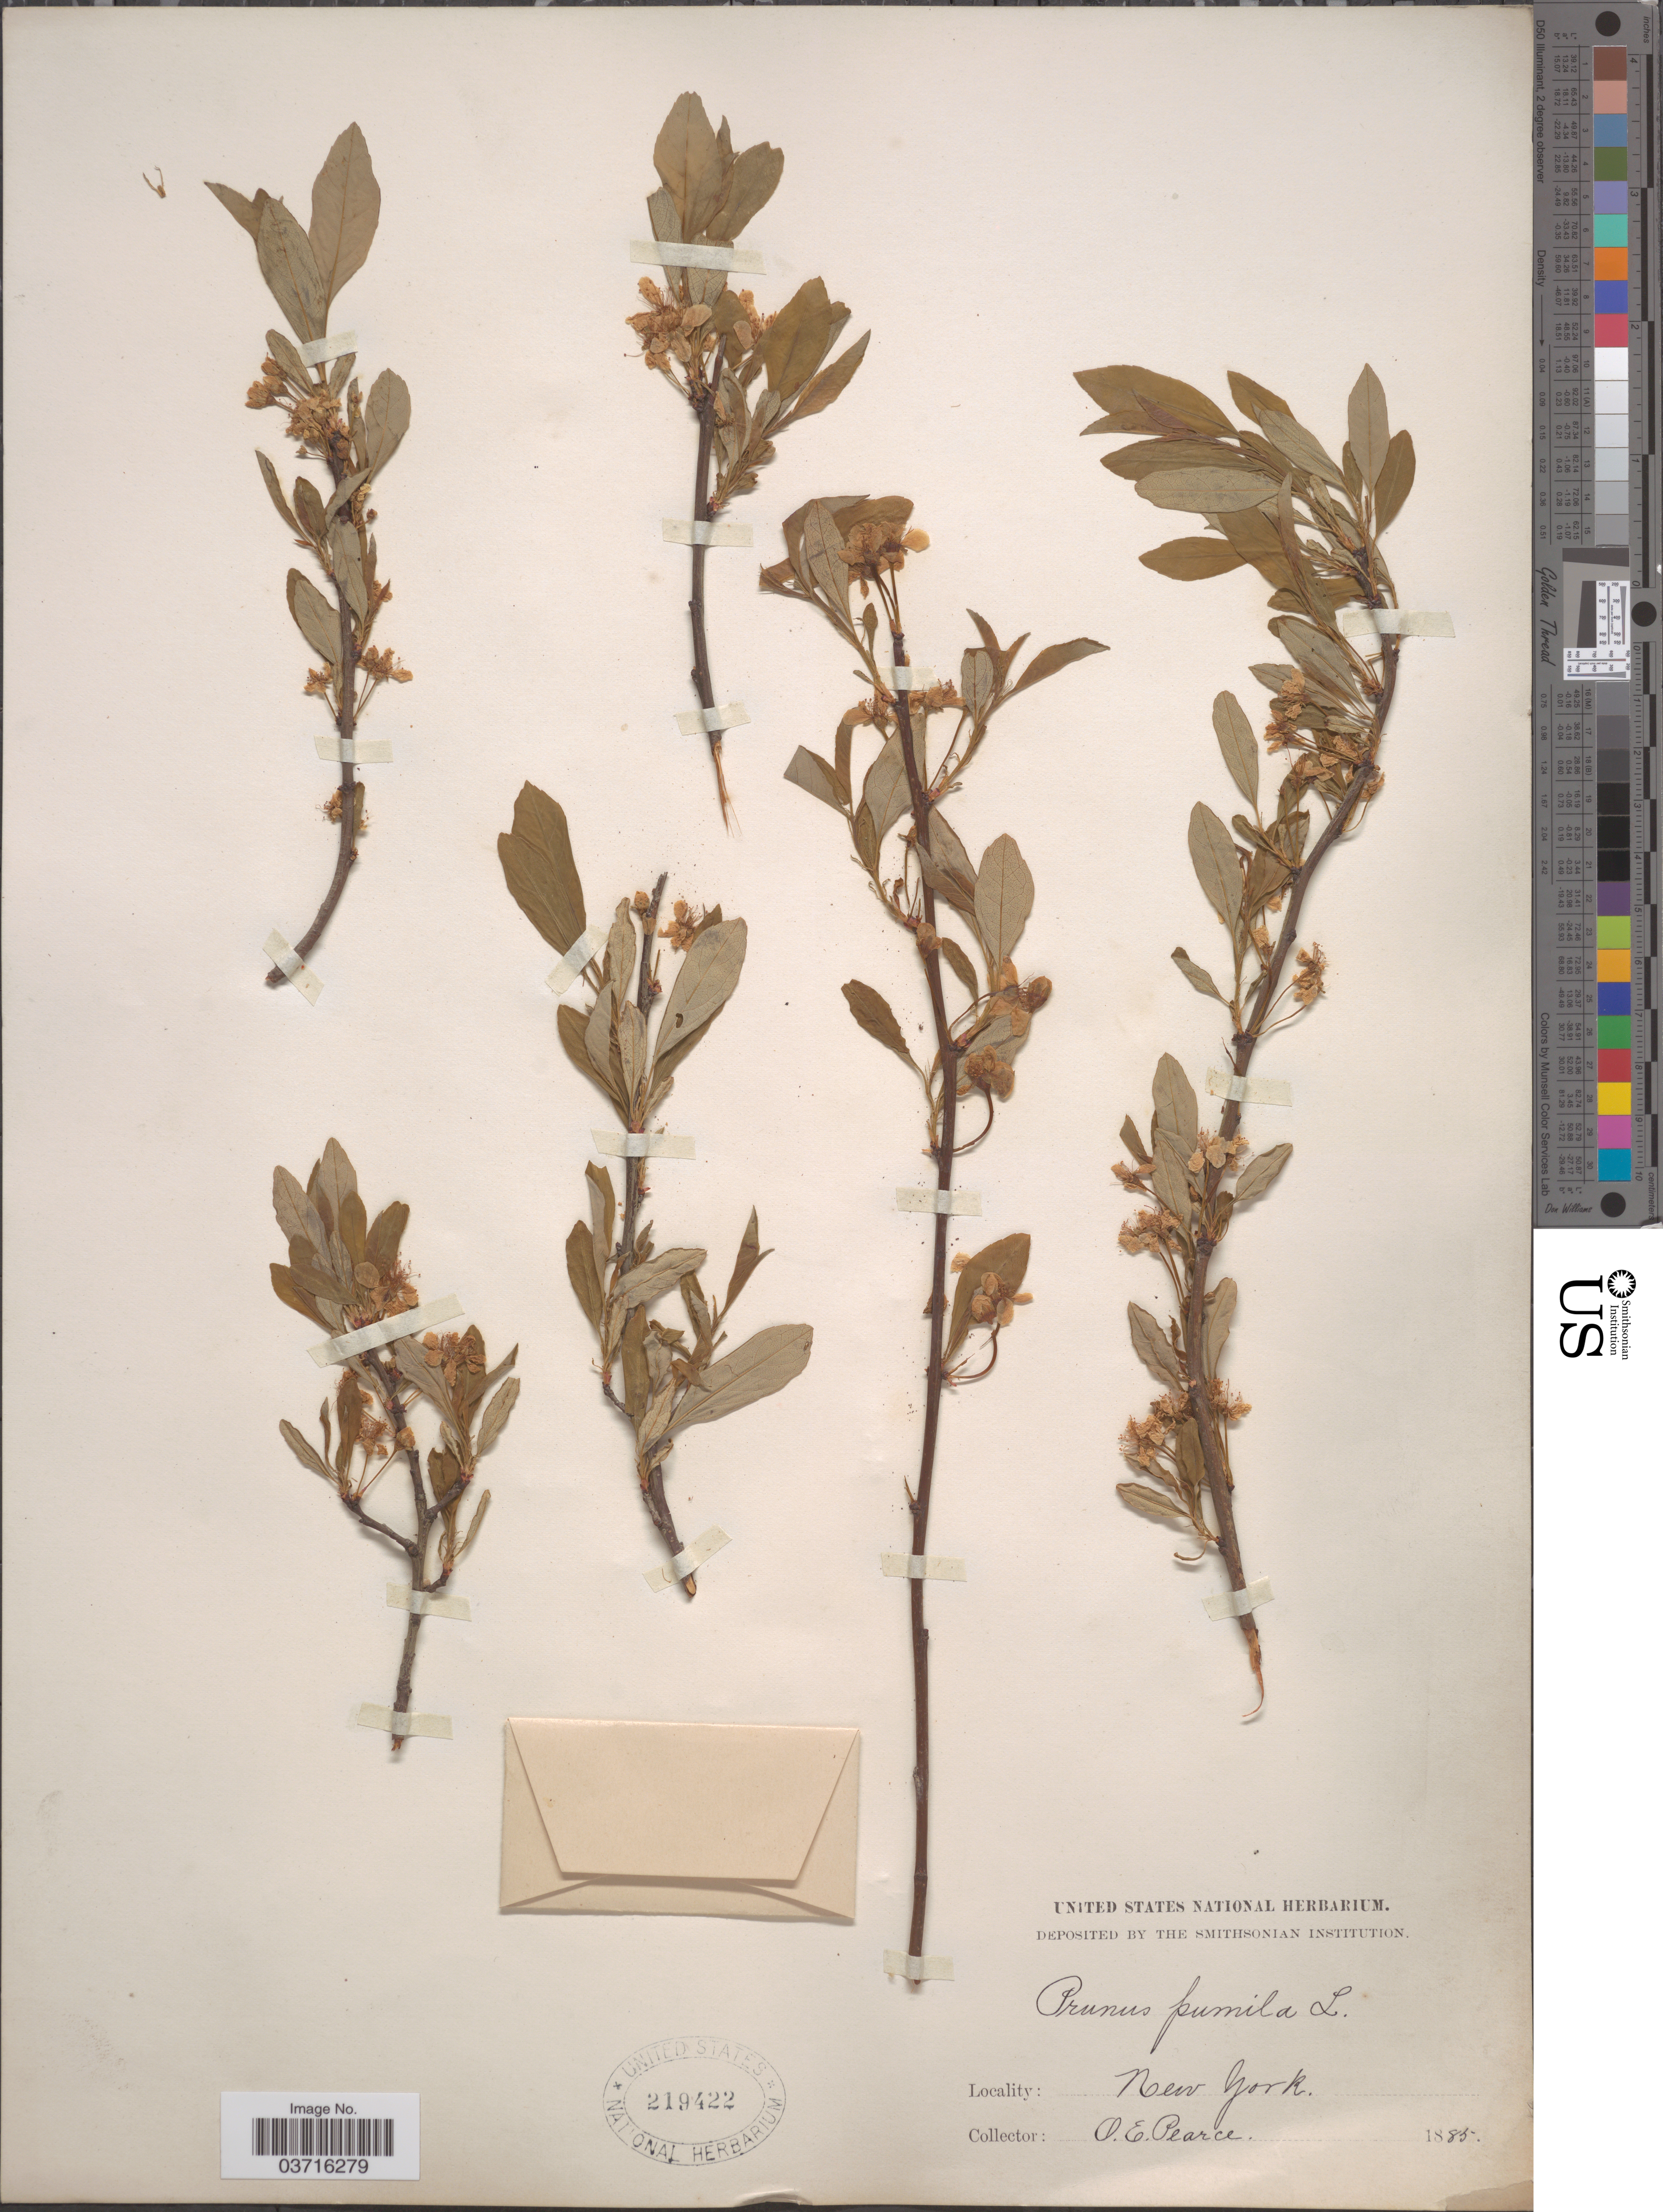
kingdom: Plantae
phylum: Tracheophyta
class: Magnoliopsida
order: Rosales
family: Rosaceae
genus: Prunus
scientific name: Prunus pumila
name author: L.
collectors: O. E. Pearce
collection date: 1885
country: United States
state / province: New York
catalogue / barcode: US 219422